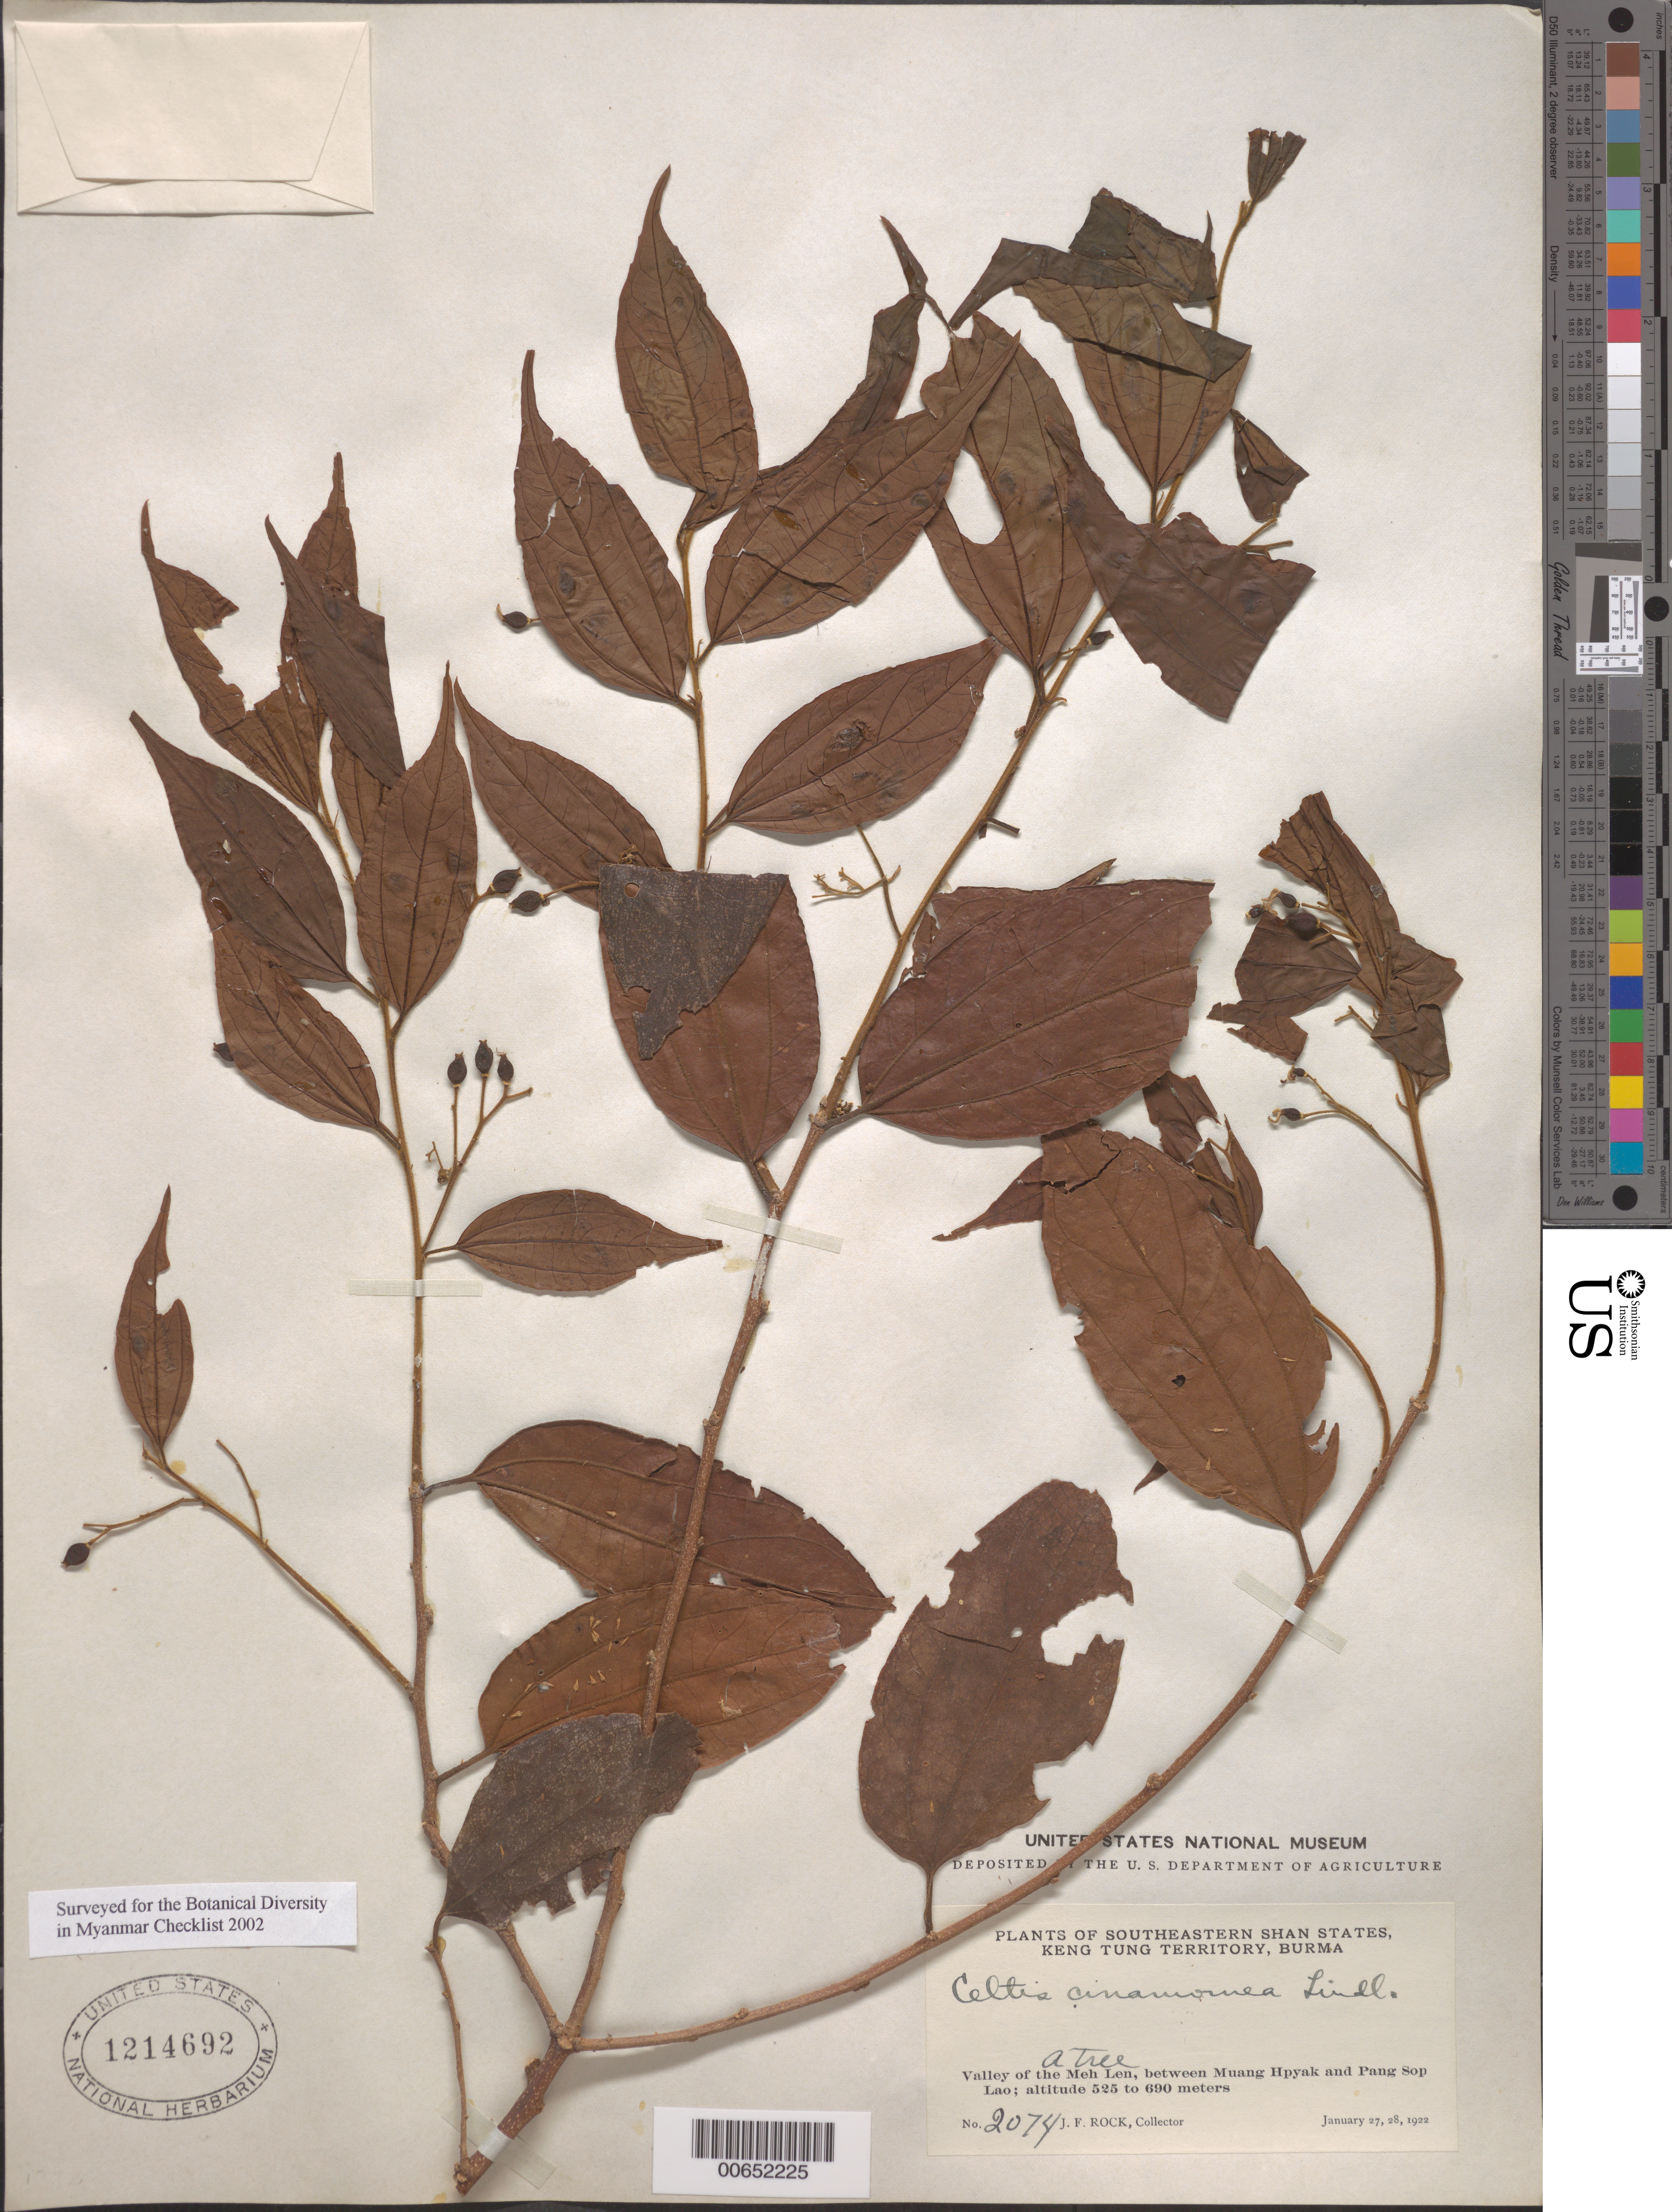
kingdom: Plantae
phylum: Tracheophyta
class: Magnoliopsida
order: Rosales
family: Cannabaceae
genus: Celtis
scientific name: Celtis cinnamomea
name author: Lindl. ex Planch.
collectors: J. F. Rock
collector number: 2074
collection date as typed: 27 Jan 1922 and 28 Jan 1922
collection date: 1922-01-27,1922-01-28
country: Myanmar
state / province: Shan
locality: Keng Tung Territory, valley of the Meh Len, between Muang Hpyak and Pang Sop Lao.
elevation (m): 525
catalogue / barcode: US 1214692